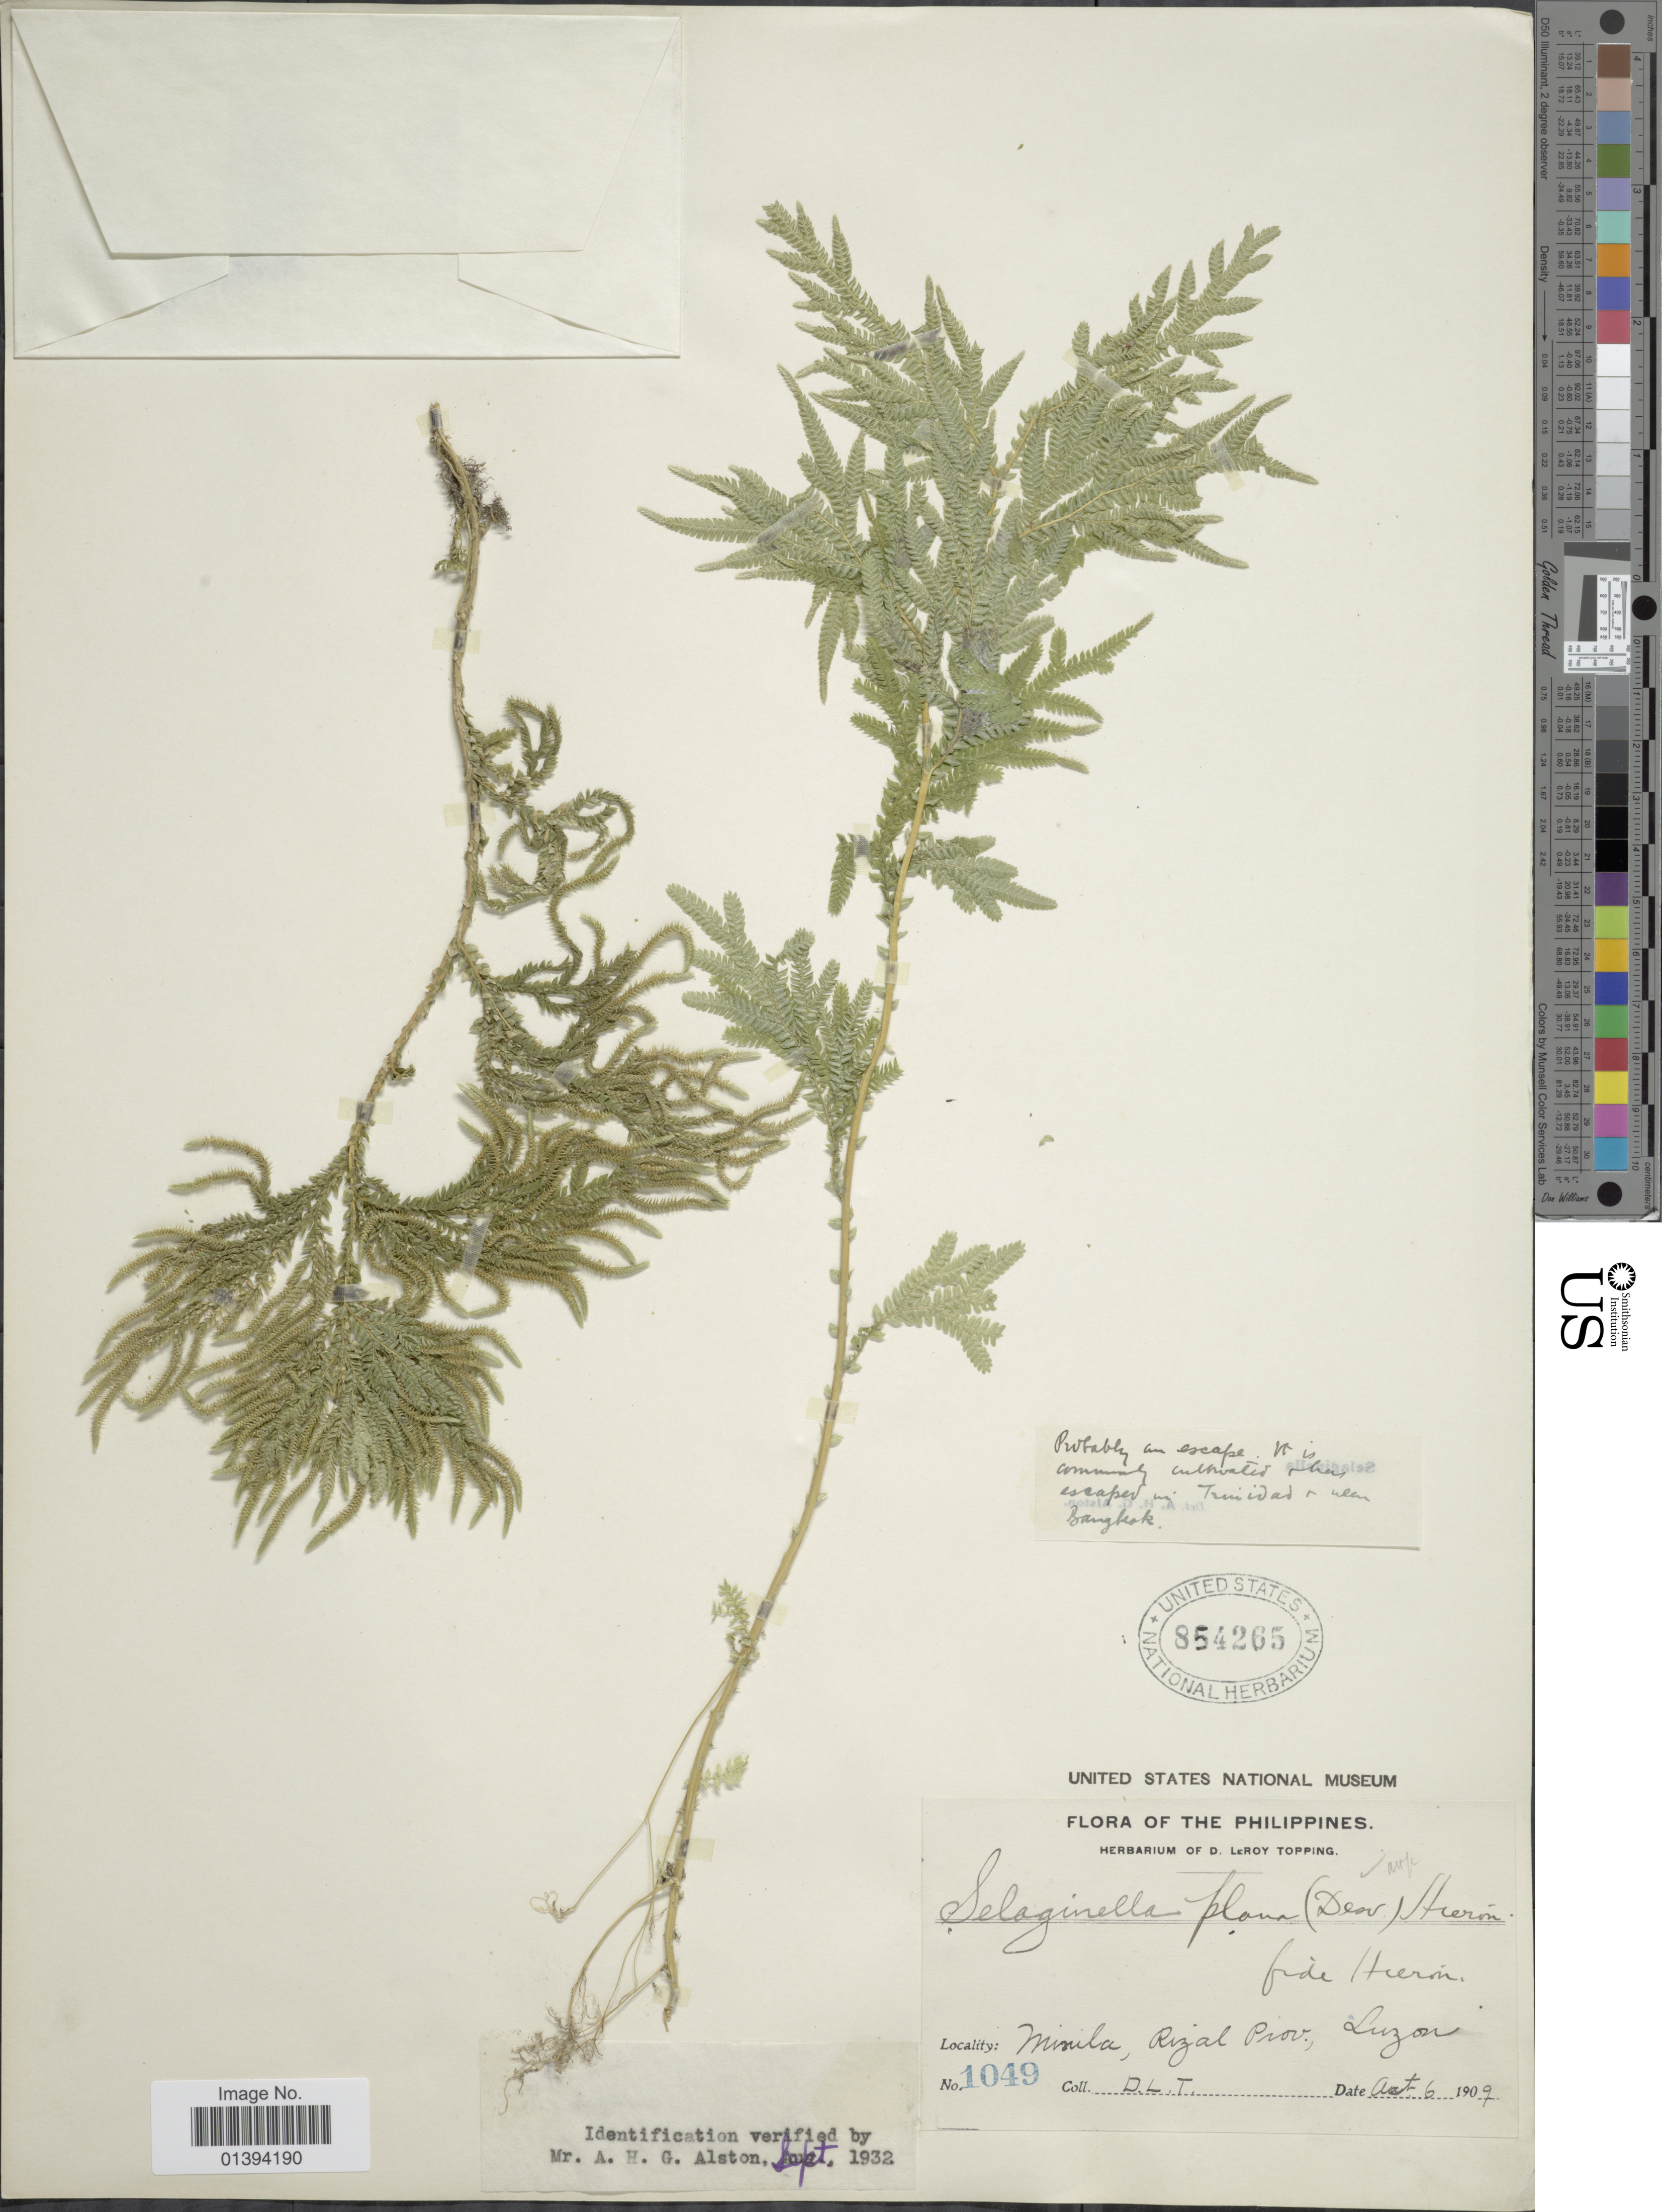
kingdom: Plantae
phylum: Tracheophyta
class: Lycopodiopsida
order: Selaginellales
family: Selaginellaceae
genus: Selaginella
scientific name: Selaginella plana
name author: (Desv. ex Poir.) Hieron.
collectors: D. L. Topping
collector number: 1049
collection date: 1909-10-06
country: Philippines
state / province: Central Luzon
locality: Manila, Rizal prov. Luzon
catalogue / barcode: US 854265